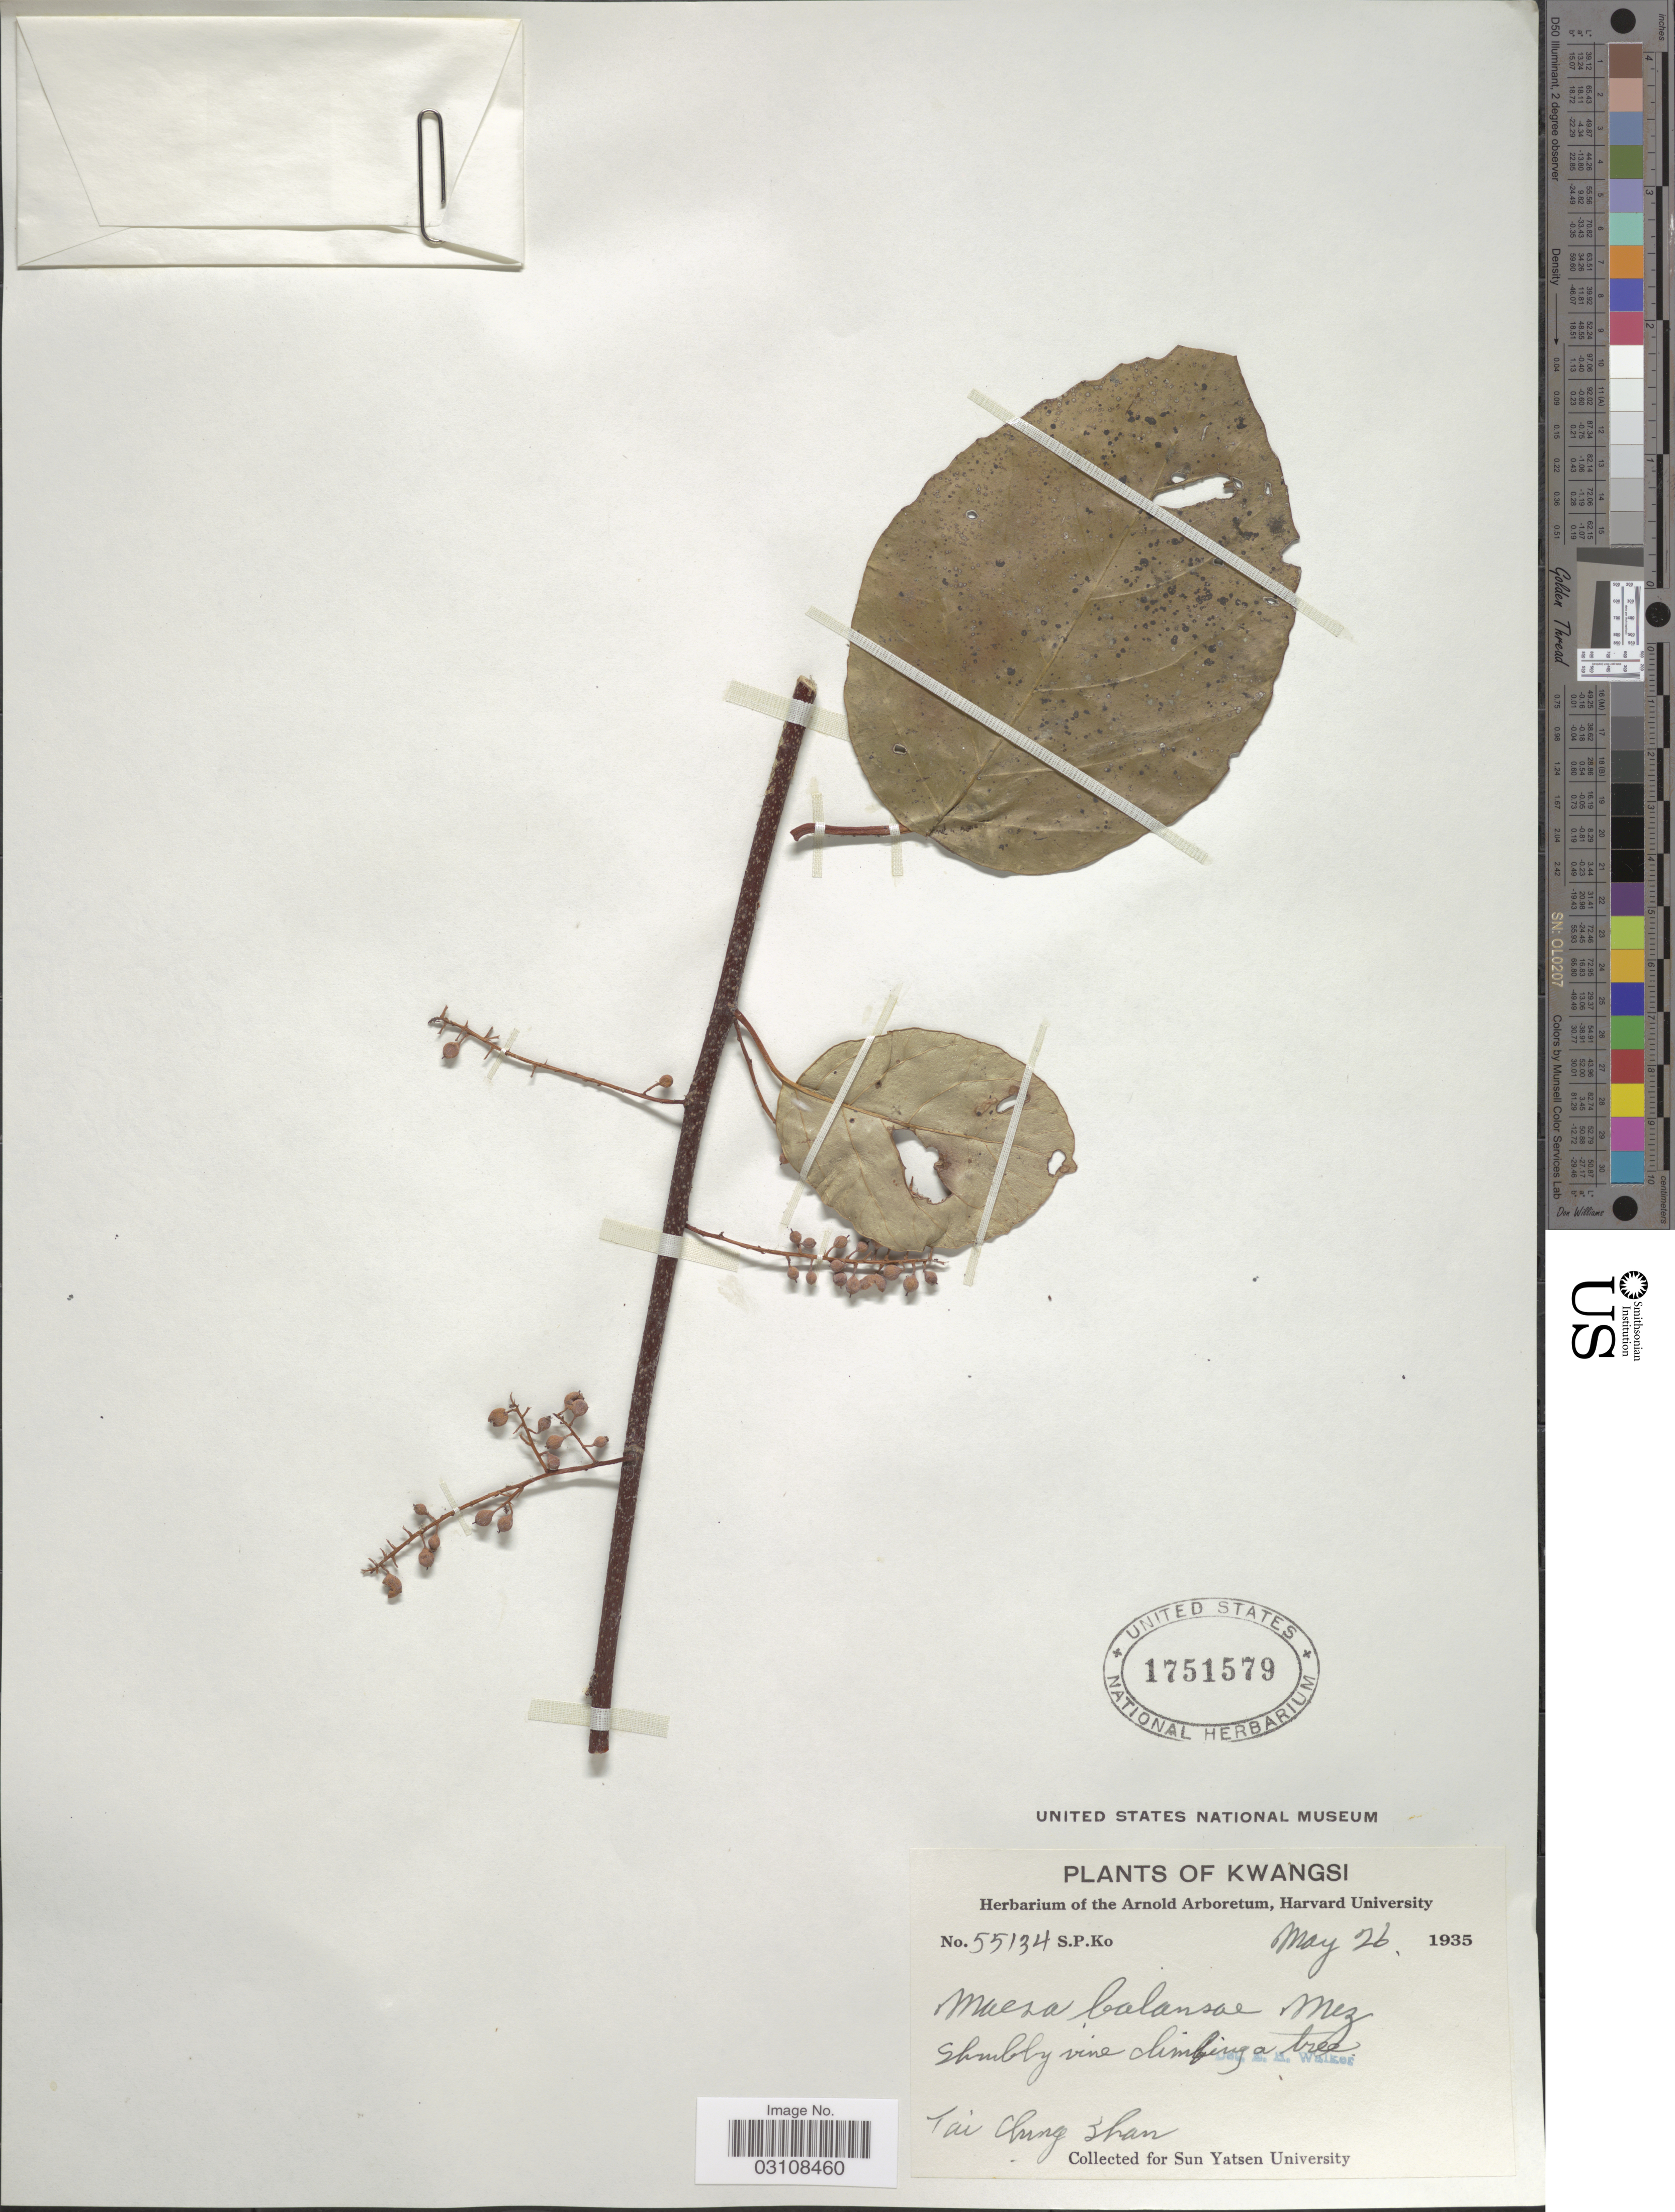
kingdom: Plantae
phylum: Tracheophyta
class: Magnoliopsida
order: Ericales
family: Primulaceae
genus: Maesa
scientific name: Maesa balansae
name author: Mez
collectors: S. P. Ko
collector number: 55134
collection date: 1935-05-26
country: China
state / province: Guangxi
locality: Kwangsi. Tai Ching Shan.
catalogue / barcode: US 1751579